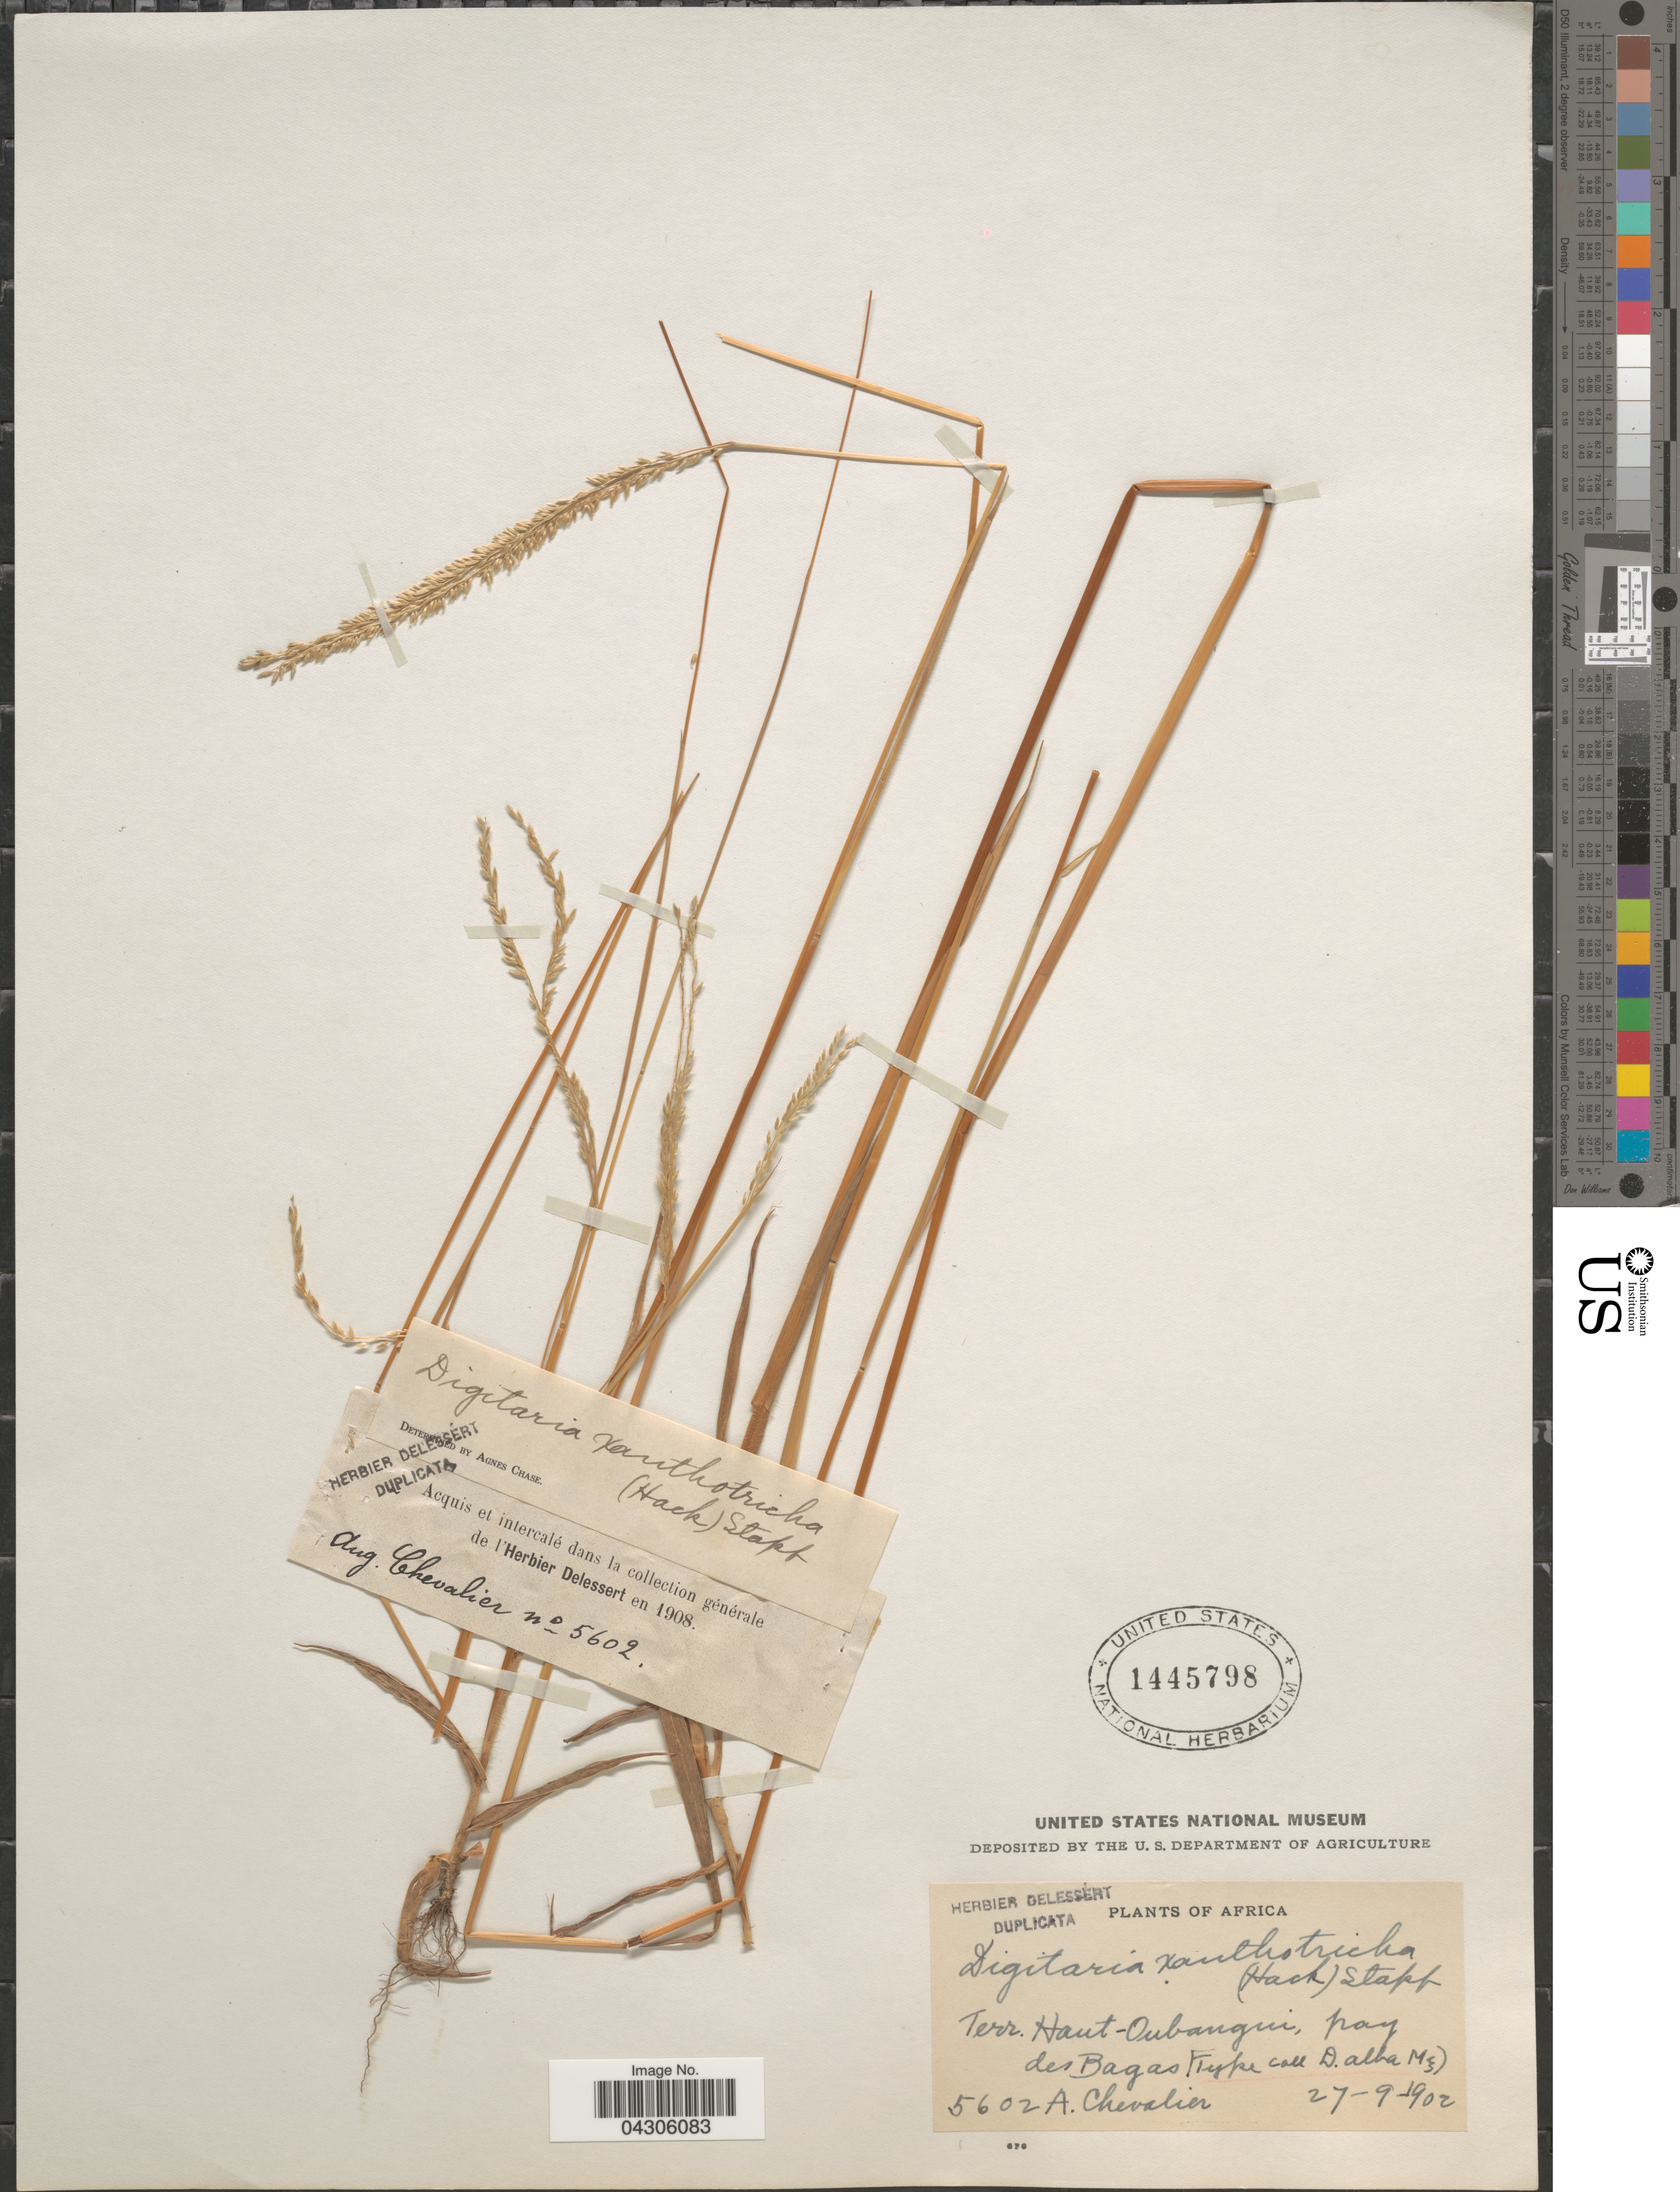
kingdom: Plantae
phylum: Tracheophyta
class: Liliopsida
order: Poales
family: Poaceae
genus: Digitaria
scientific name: Digitaria xanthotricha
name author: (Hack.) Stapf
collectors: A. J. Chevalier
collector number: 5602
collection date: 1902-09-27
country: Central African Republic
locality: Africa. Terr. Haut-Oubangui, pay des Bagas.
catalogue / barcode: US 1445798